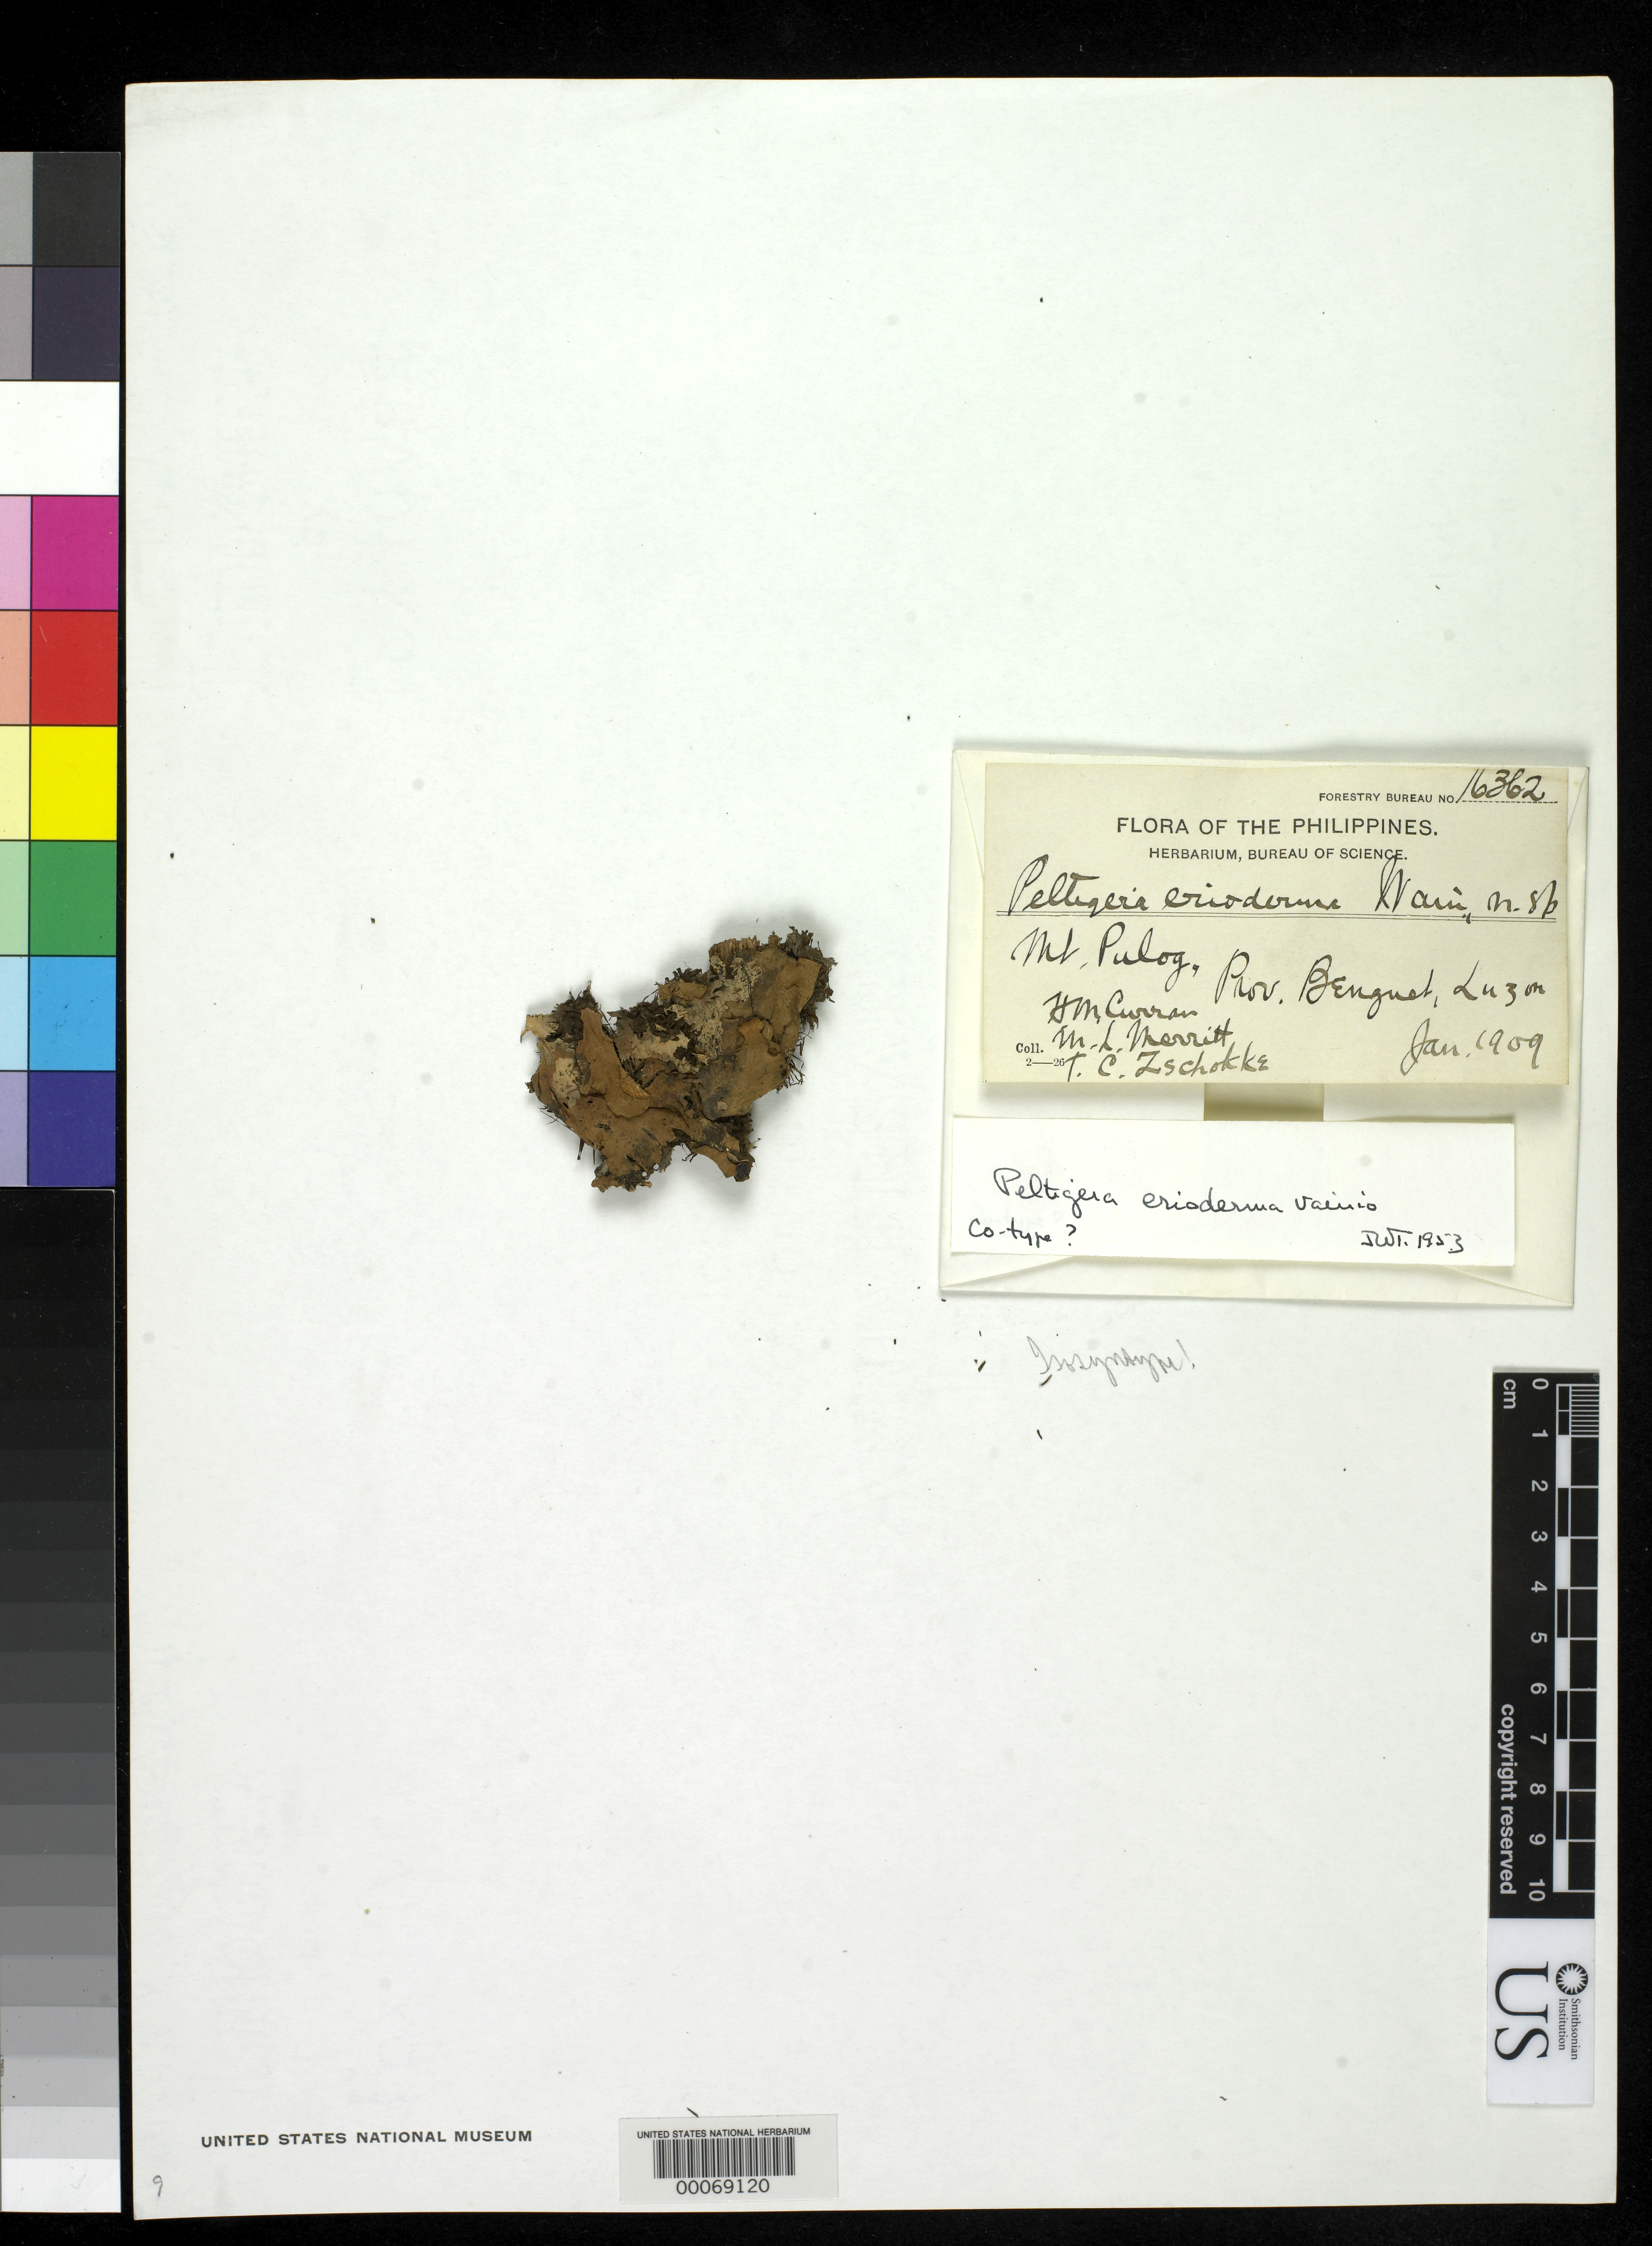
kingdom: Fungi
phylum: Ascomycota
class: Lecanoromycetes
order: Peltigerales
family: Peltigeraceae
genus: Peltigera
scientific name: Peltigera erioderma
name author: Vain.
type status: Isosyntype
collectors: H. M. Curran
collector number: Bur. Sci. 16362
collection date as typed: Jan 1909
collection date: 1909-01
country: Philippines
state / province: Cordillera (Administrative Region)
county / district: Benguet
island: Luzon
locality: Mt. Pulog.